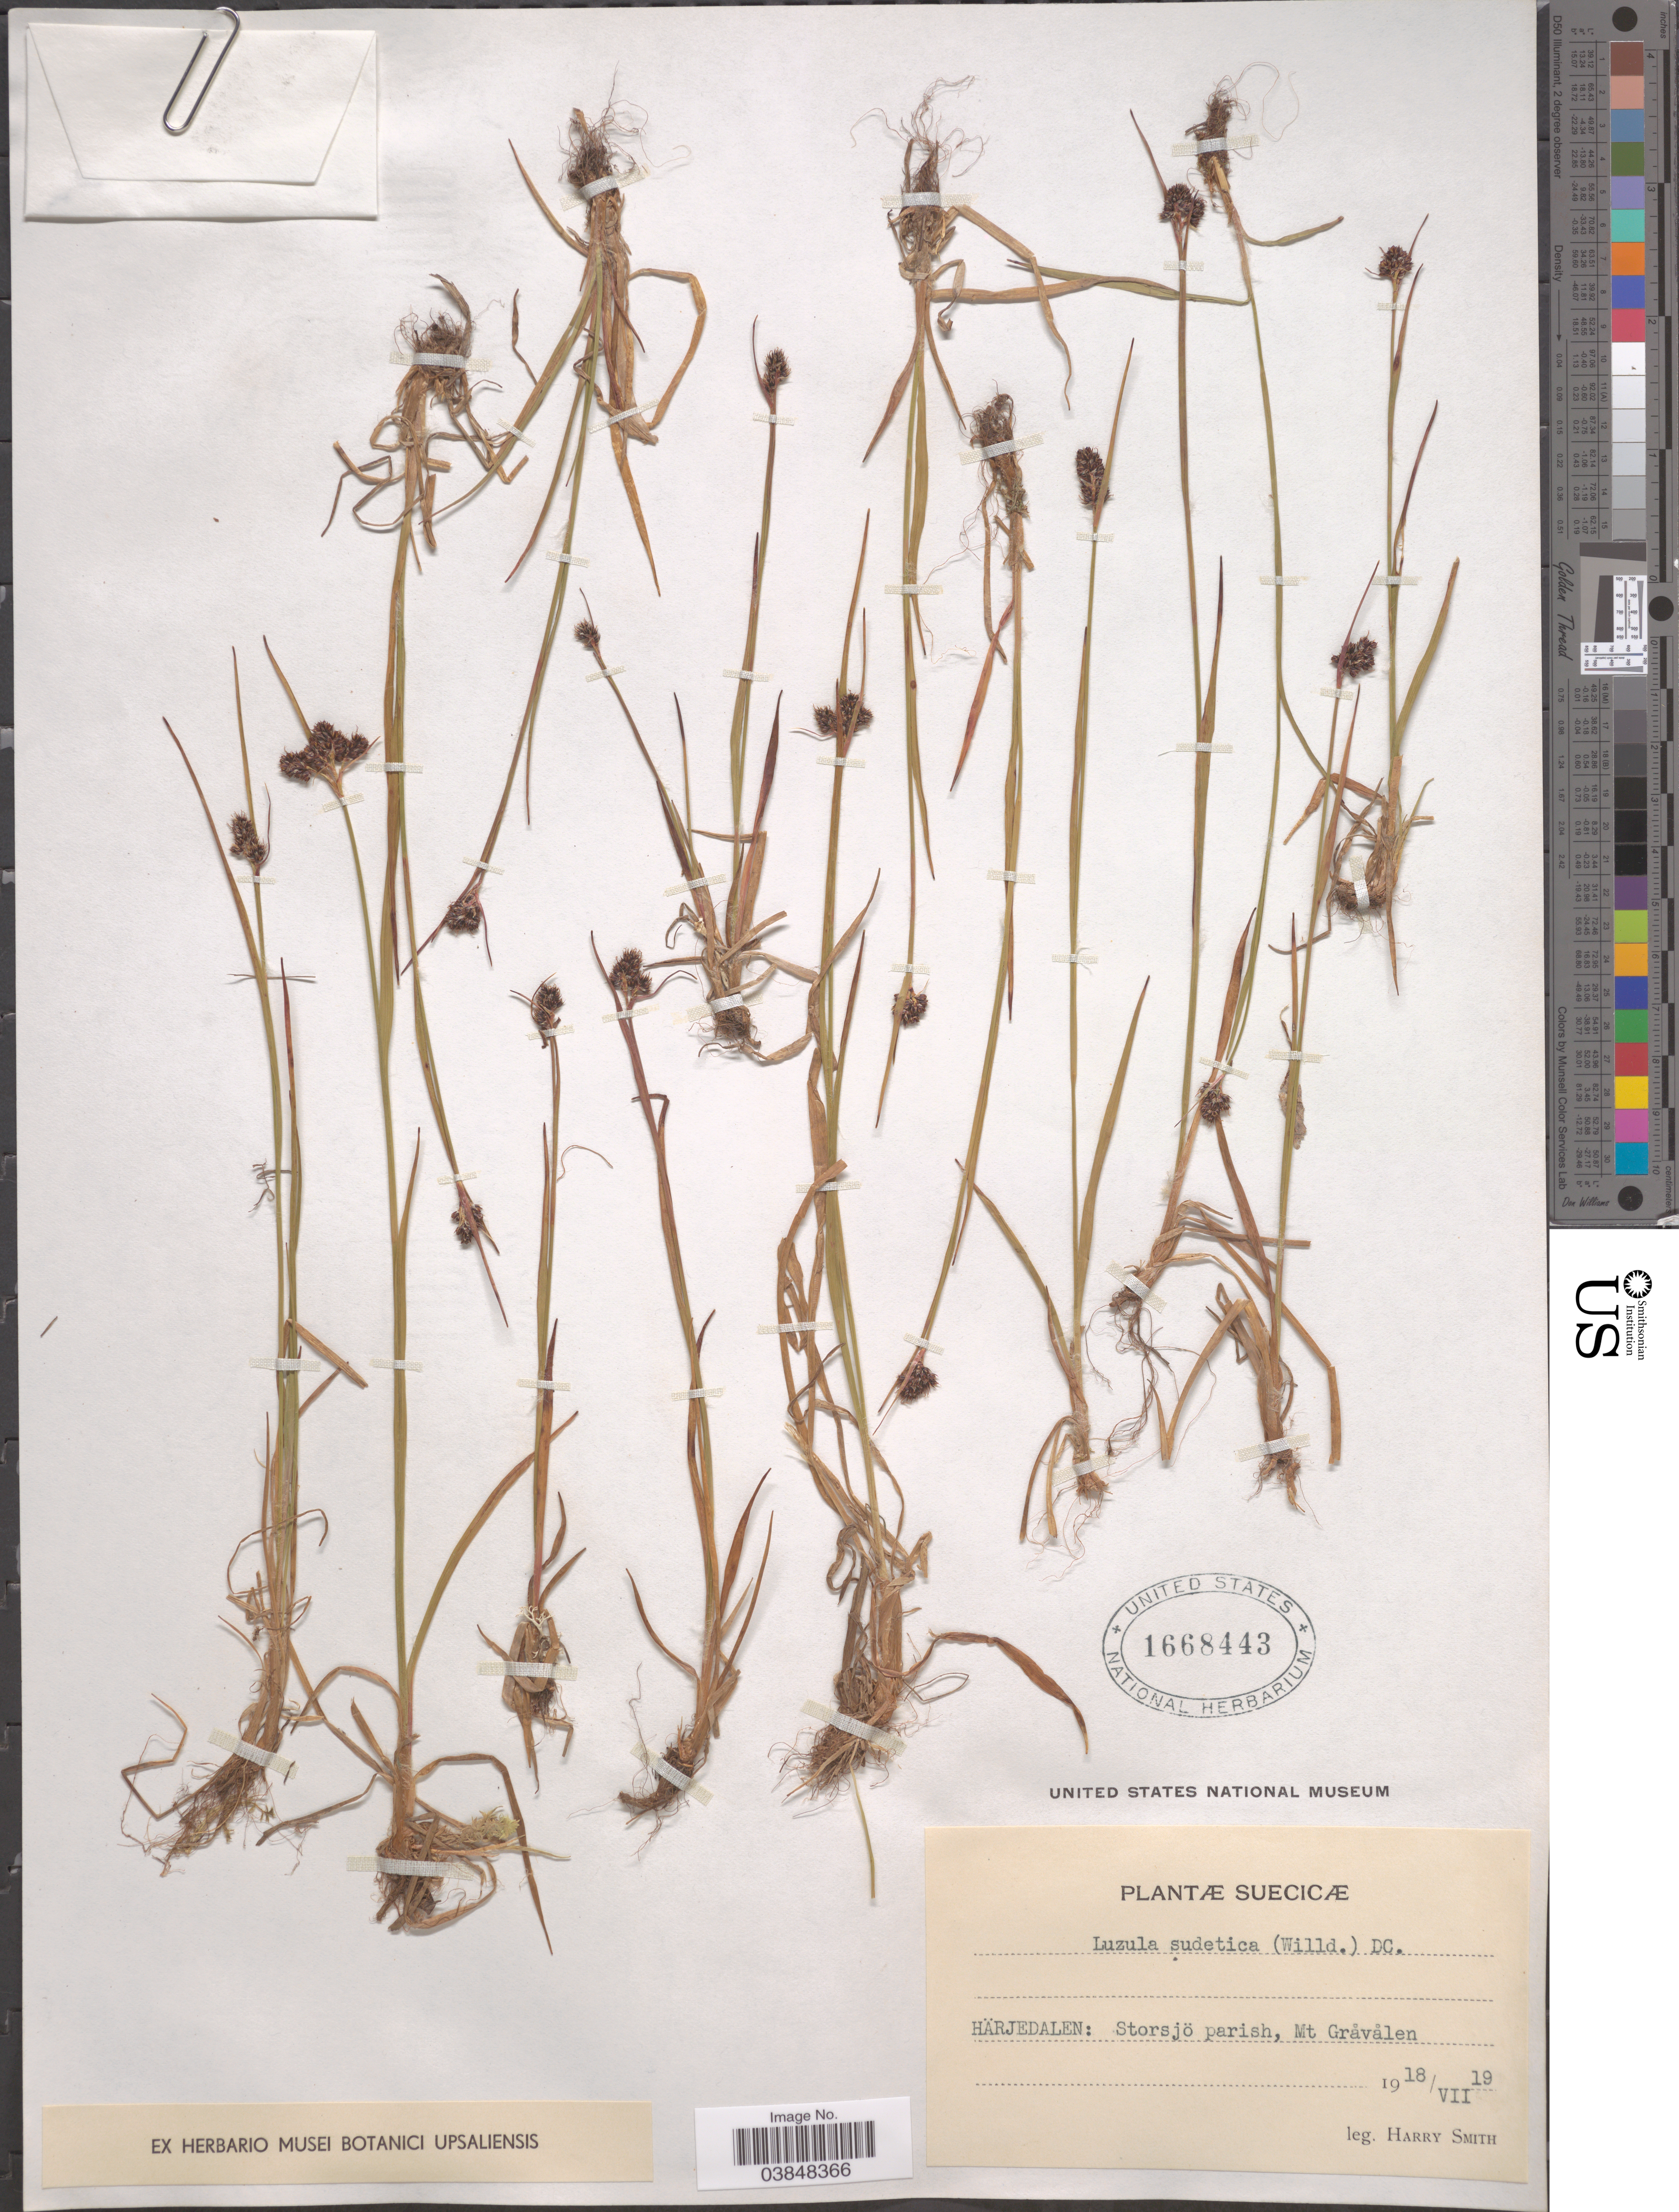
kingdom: Plantae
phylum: Tracheophyta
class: Liliopsida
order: Poales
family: Juncaceae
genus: Luzula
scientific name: Luzula sudetica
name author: (Willd.) Schult.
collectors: H. Smith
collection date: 1919-07-18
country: Sweden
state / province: Jamtland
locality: Härjedalen: Storsjö parish, Mt. Gravalen.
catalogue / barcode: US 1668443